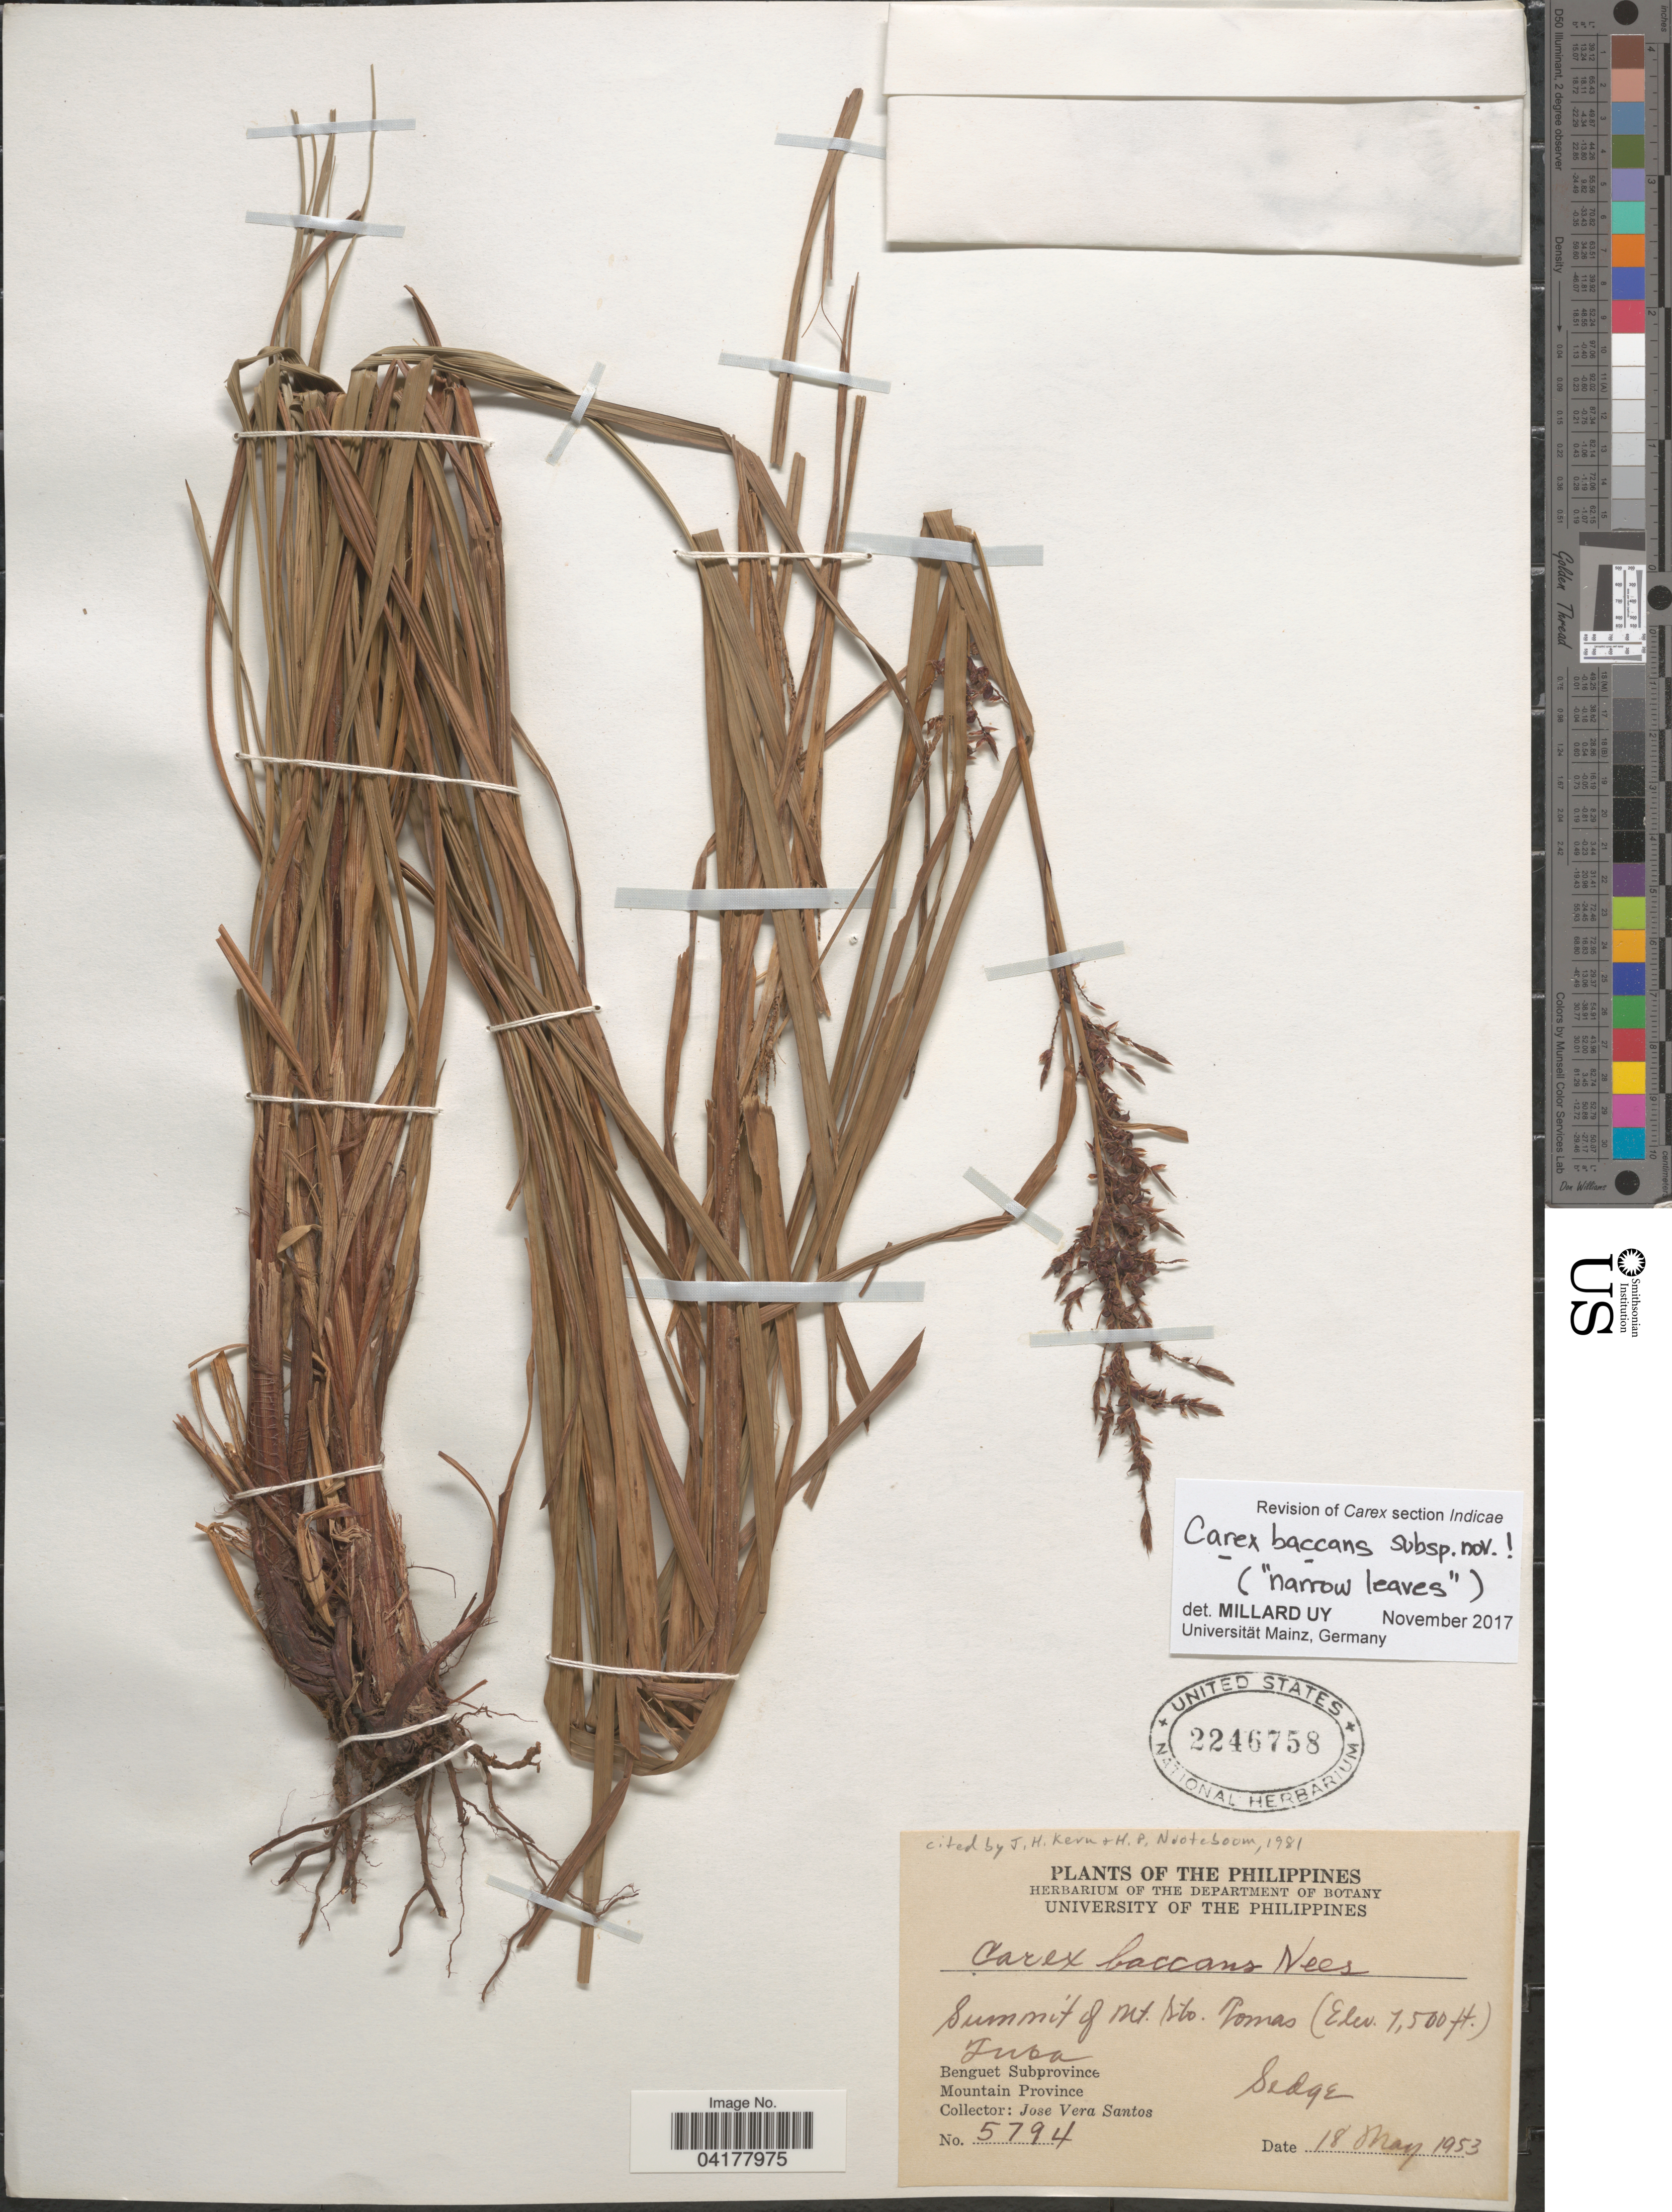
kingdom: Plantae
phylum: Tracheophyta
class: Liliopsida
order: Poales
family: Cyperaceae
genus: Carex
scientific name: Carex baccans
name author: Nees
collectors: J. Vera Santos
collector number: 5794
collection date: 1953-05-18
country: Philippines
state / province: Cordillera (Administrative Region)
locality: Summit of Mt. Sto. Tomas. Tuba. Benguet Subprovince. Mountain Province.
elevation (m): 2286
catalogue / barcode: US 2246758